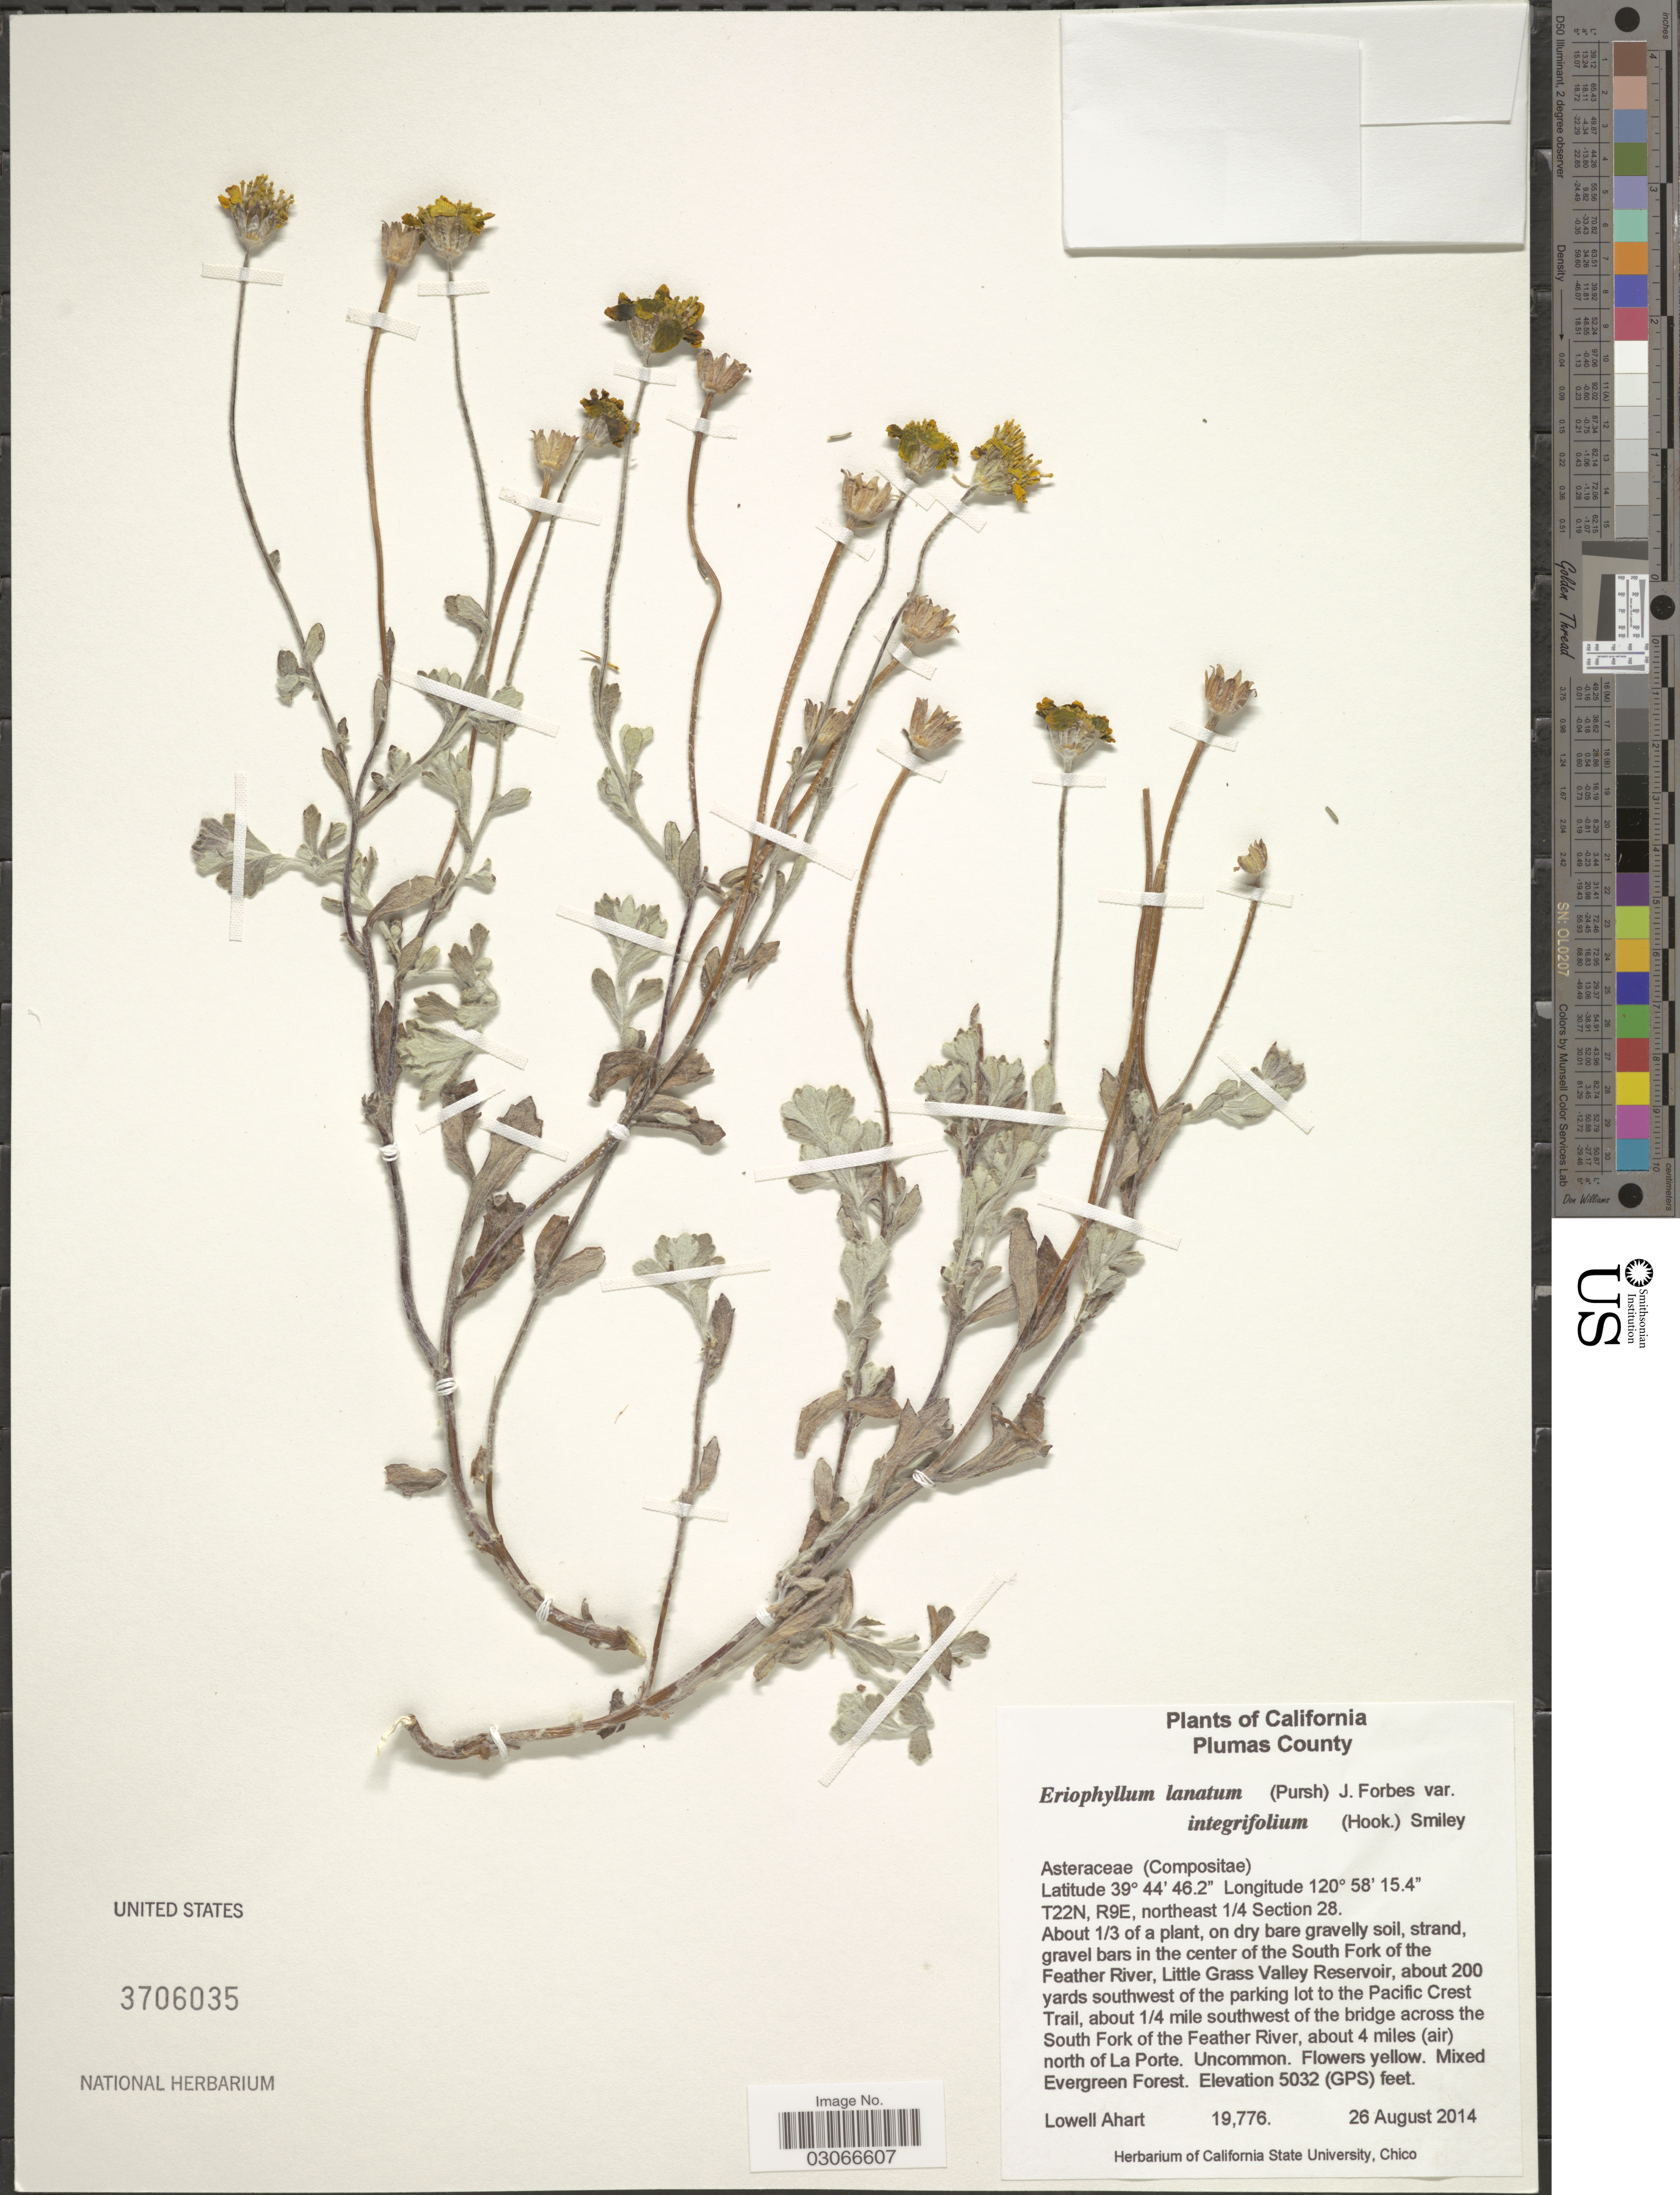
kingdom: Plantae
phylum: Tracheophyta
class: Magnoliopsida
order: Asterales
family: Asteraceae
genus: Eriophyllum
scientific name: Eriophyllum lanatum var. integrifolium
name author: (Hook.) Smiley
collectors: L. Ahart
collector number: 19776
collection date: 2014-08-26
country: United States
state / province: California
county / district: Plumas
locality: Plumas County. T22N, R9E, northeast ¼ Section 28. About 1/3 of a plant, on dry bare gravelly soil, strand, gravel bars in the center of the South Fork of the Feather River, Little Grass Valley Reservoir, about 200 yads southwest of the parking lot to the Pacific Crest Trail, about ¼ mile southwest of the bridge across the South of Fork of the Feather River, about 4 miles (air) north of La Porte.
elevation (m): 1534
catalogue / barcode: US 3706035